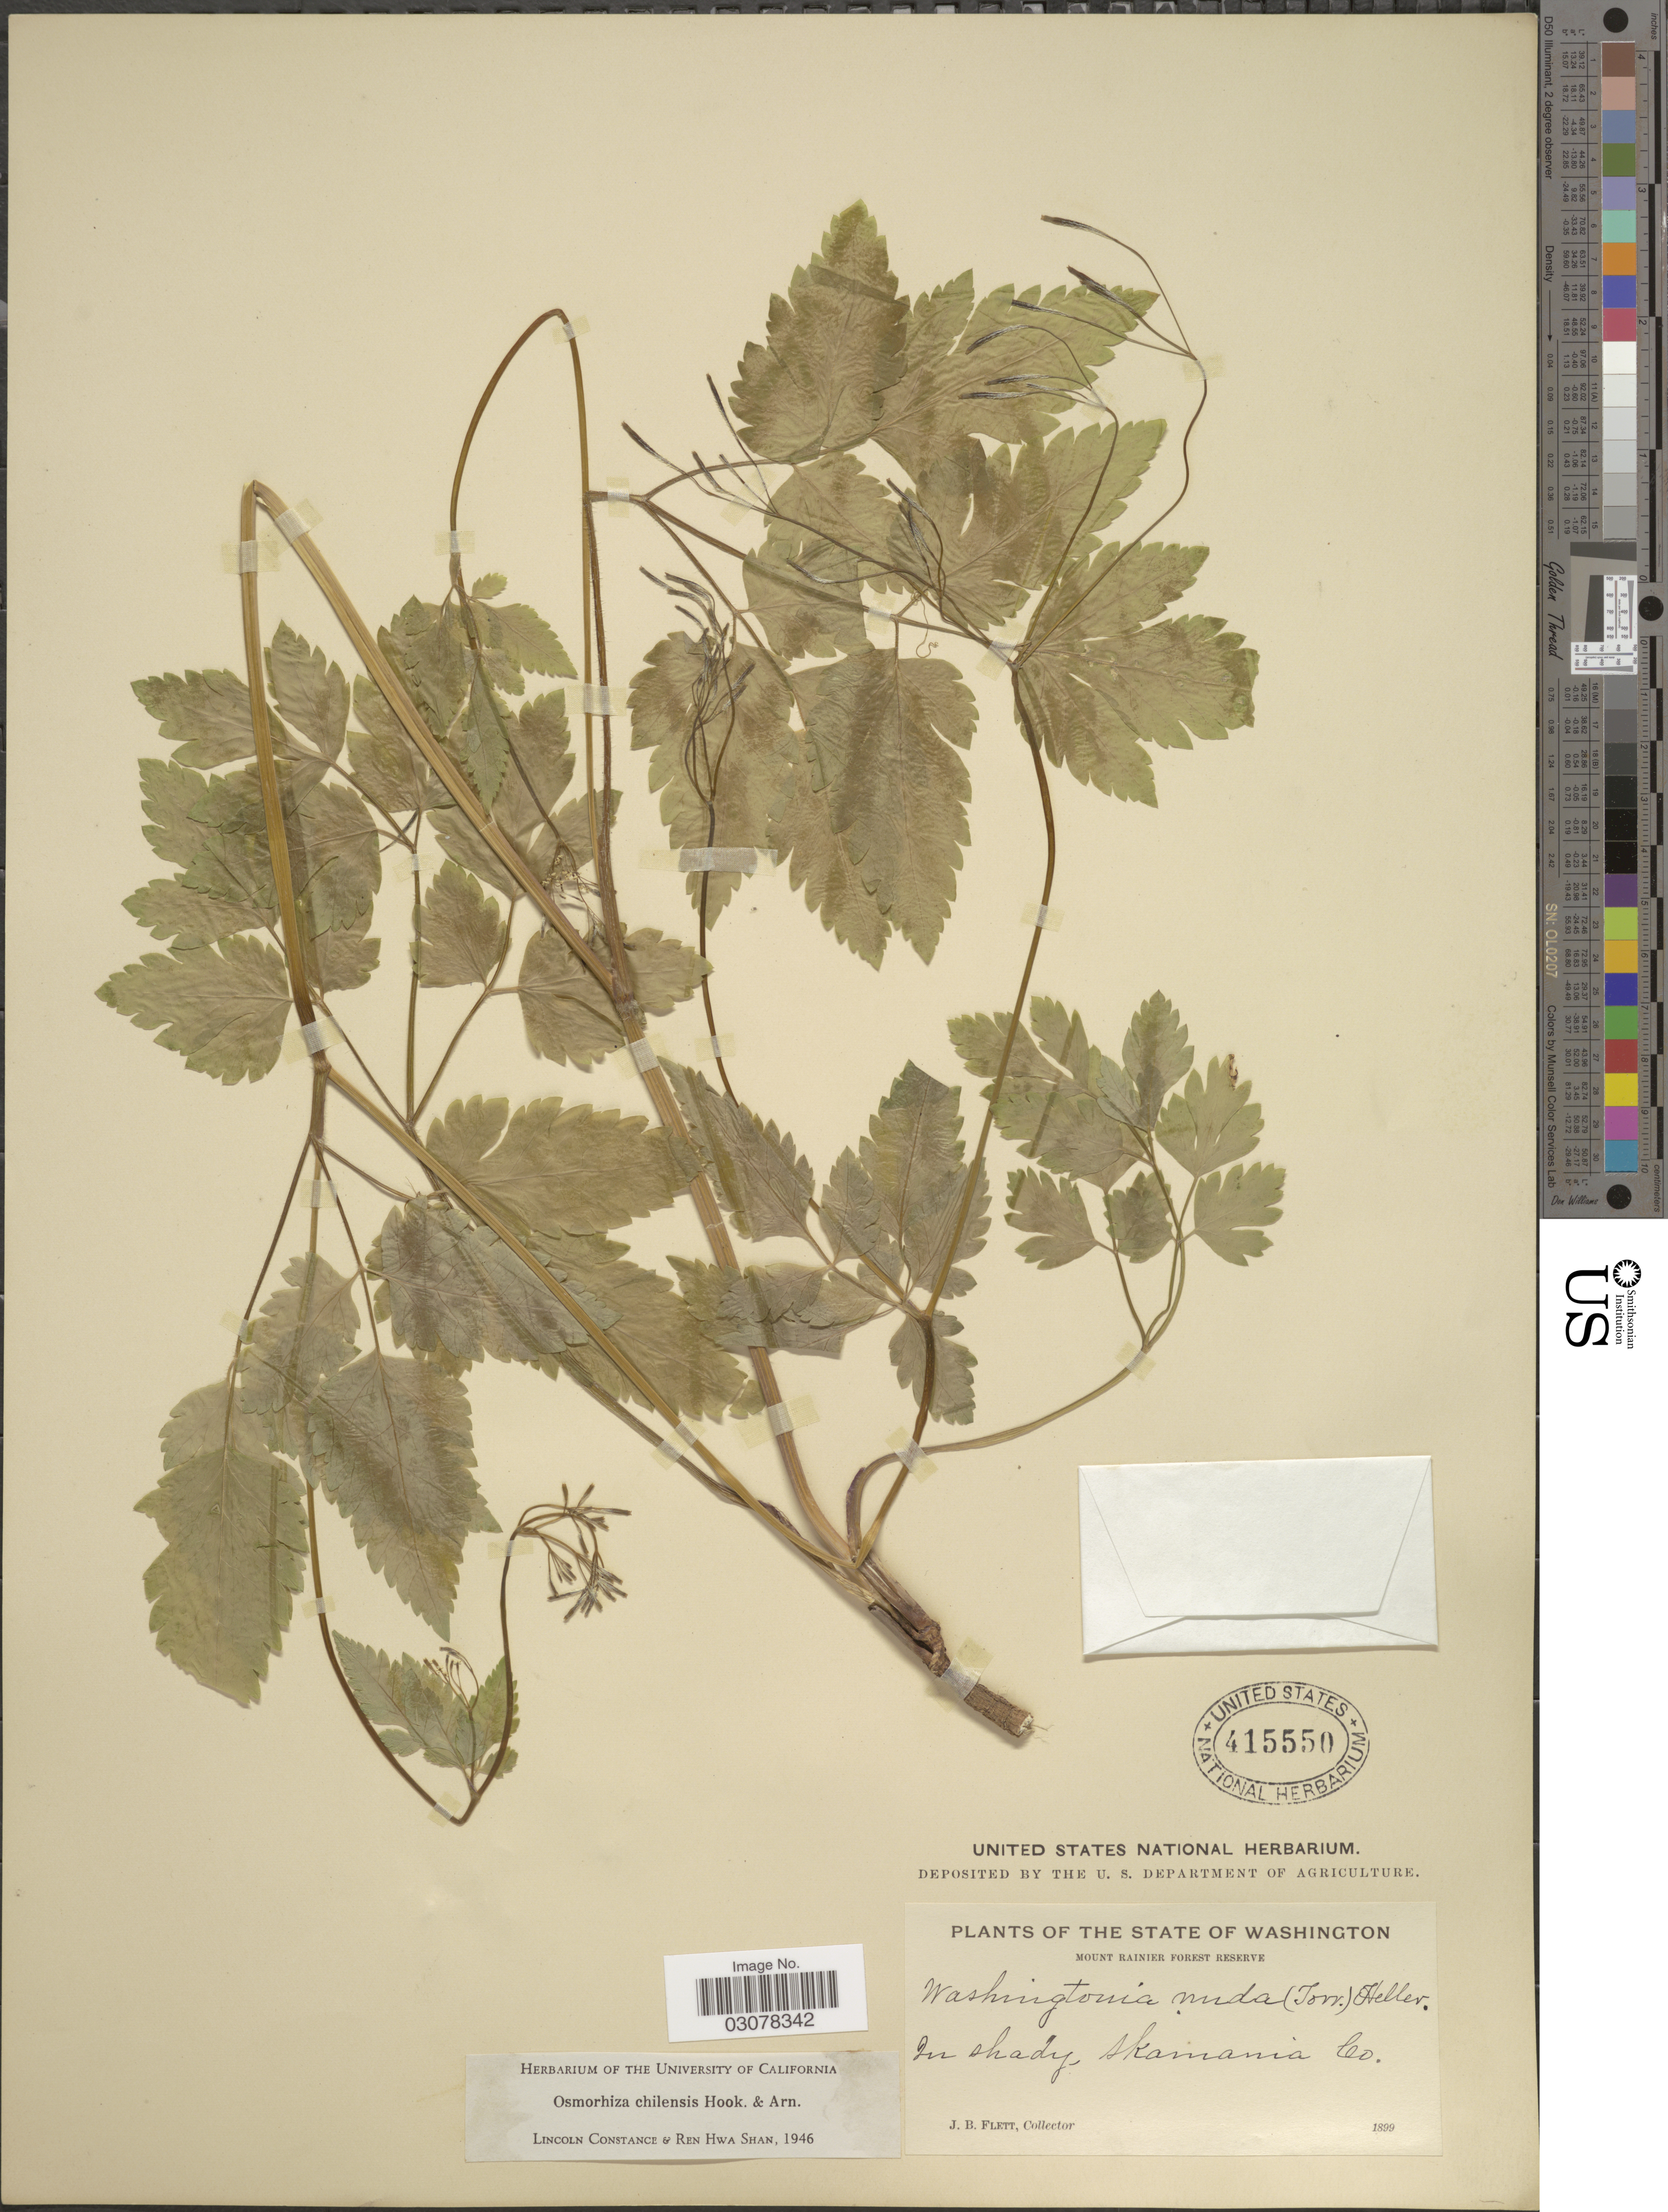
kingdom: Plantae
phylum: Tracheophyta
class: Magnoliopsida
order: Apiales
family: Apiaceae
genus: Osmorhiza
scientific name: Osmorhiza chilensis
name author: Hook. & Arn.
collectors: J. Flett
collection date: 1899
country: United States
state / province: Washington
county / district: Skamania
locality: Mount Rainier Forest Reserve. In shady, Skamania Co.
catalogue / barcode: US 415550